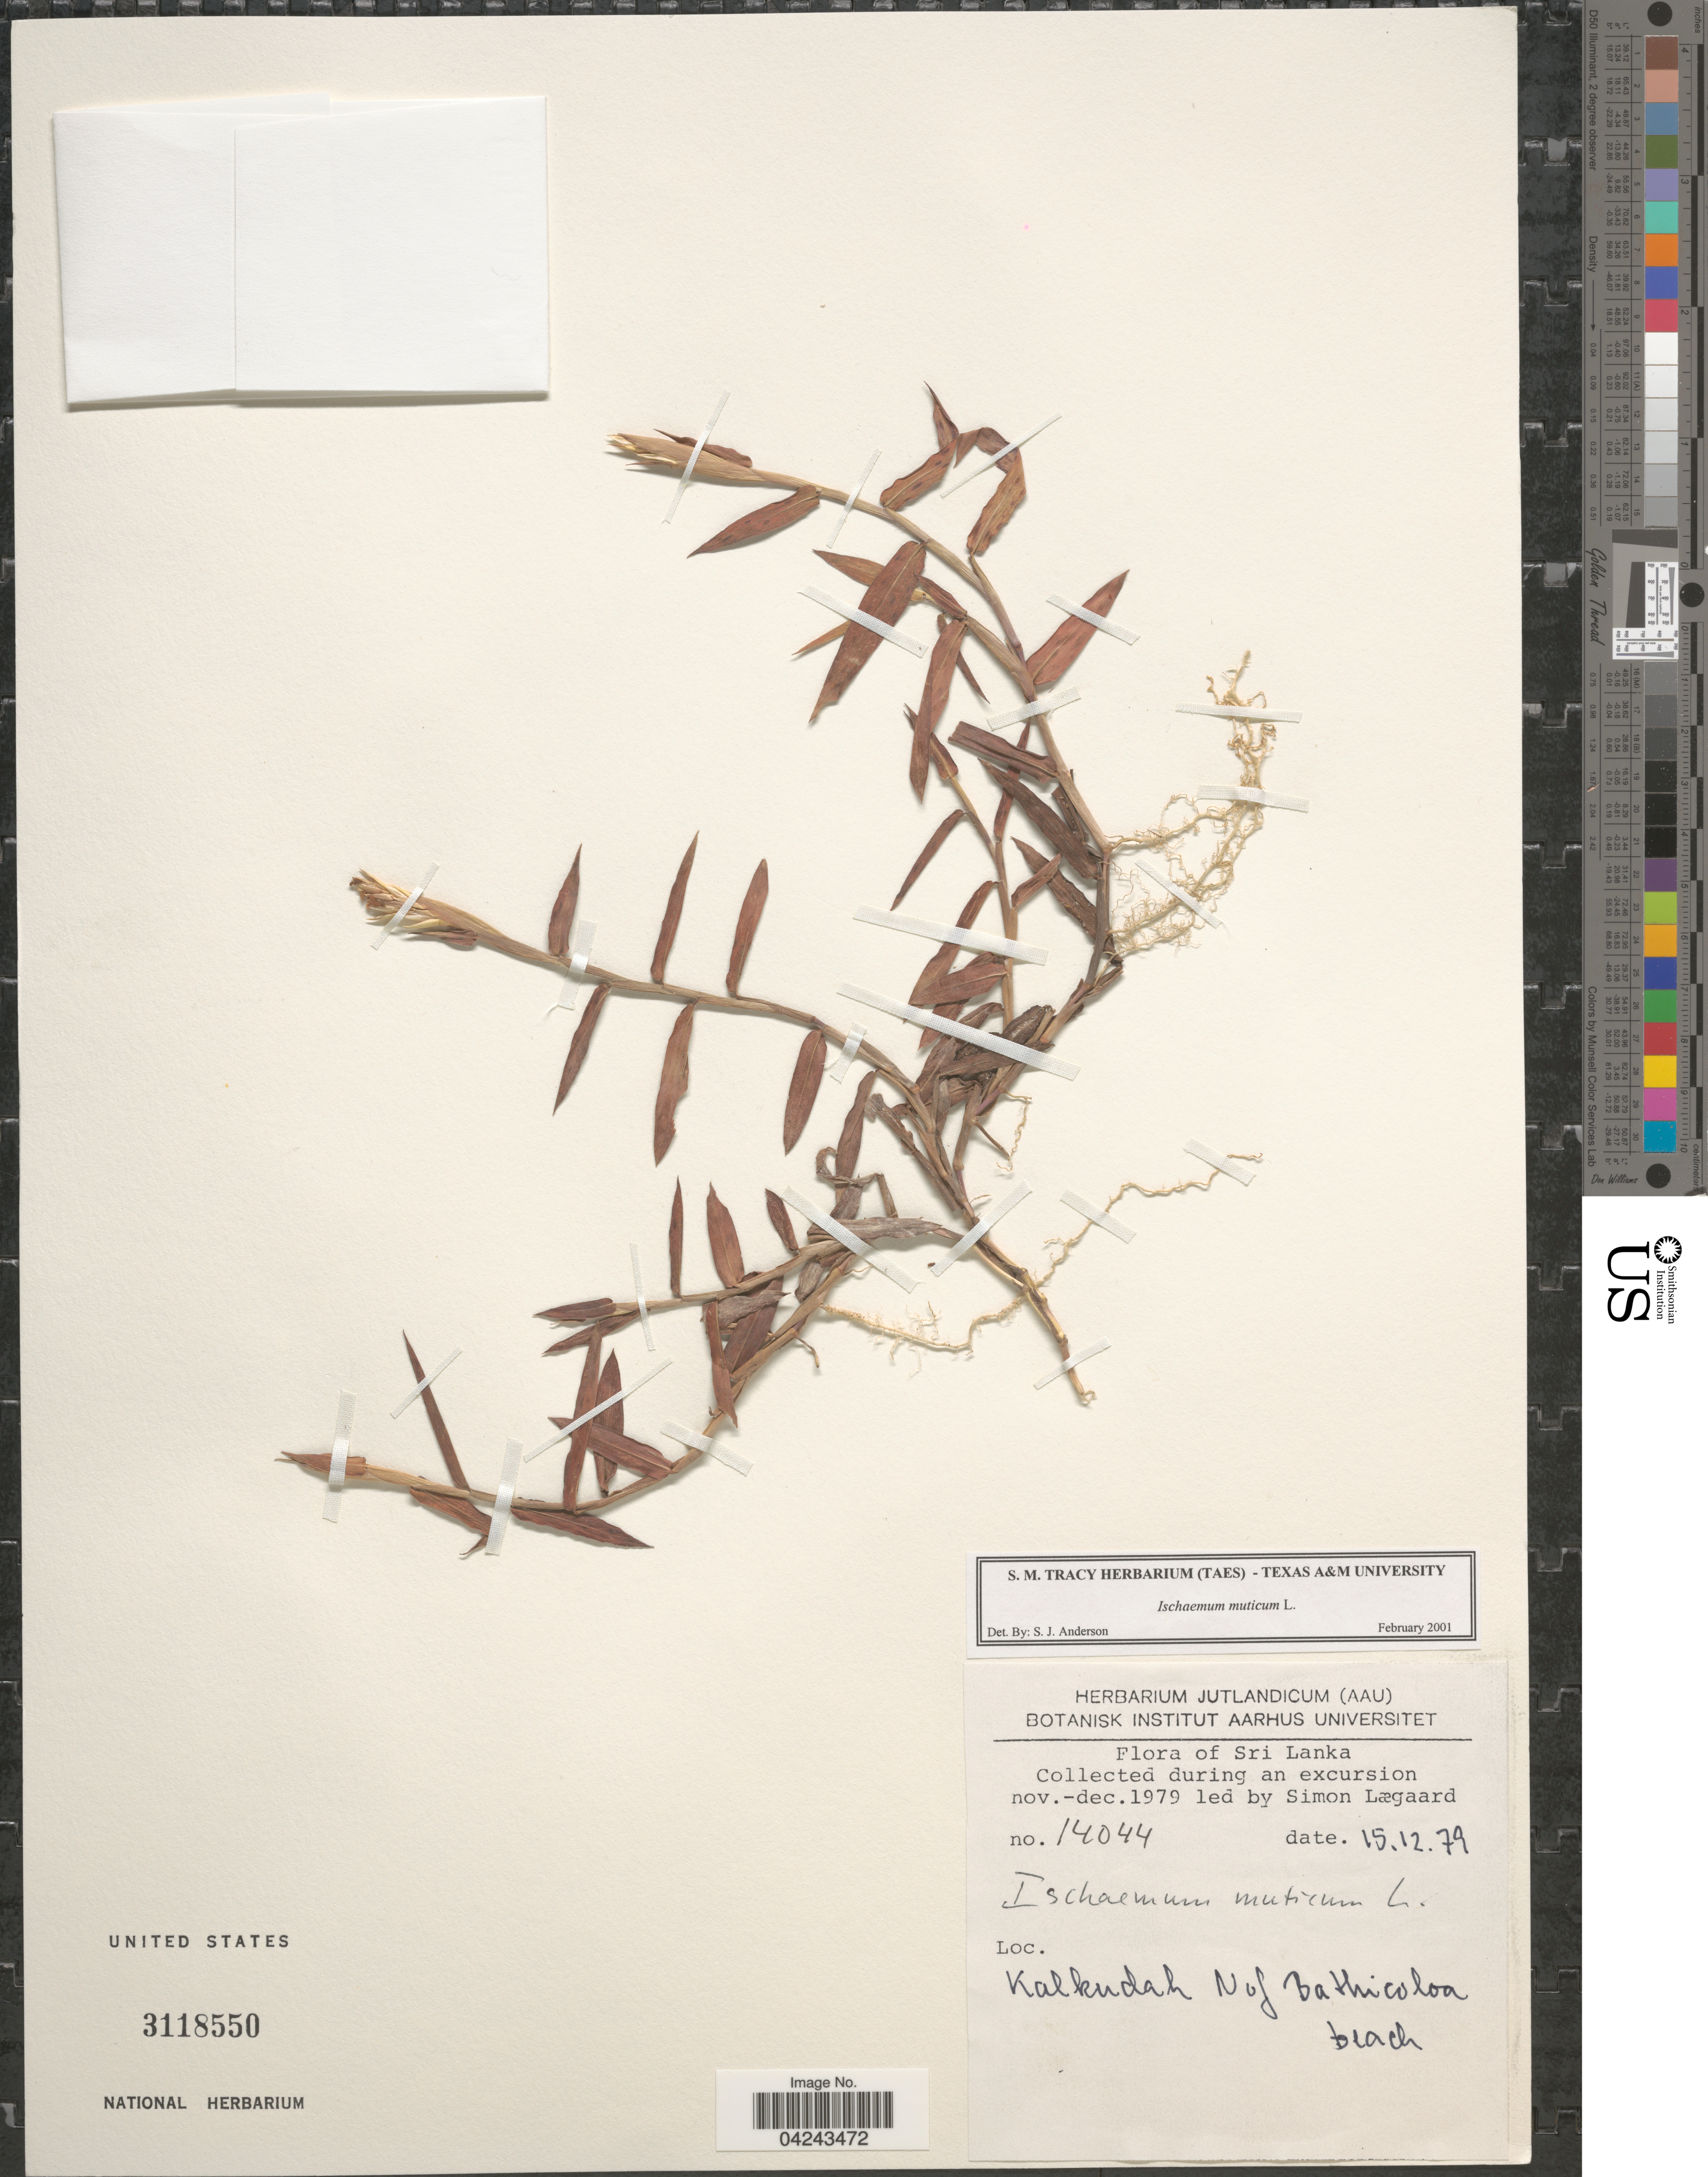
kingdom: Plantae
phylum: Tracheophyta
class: Liliopsida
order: Poales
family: Poaceae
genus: Ischaemum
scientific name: Ischaemum muticum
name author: L.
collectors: S. Lægaard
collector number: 14044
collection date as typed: Transcribed d/m/y: 15/12/79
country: Sri Lanka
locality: Excursion nov.-dec. 1979. Kalkudah N of Batticaloa beach.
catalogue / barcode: US 3118550